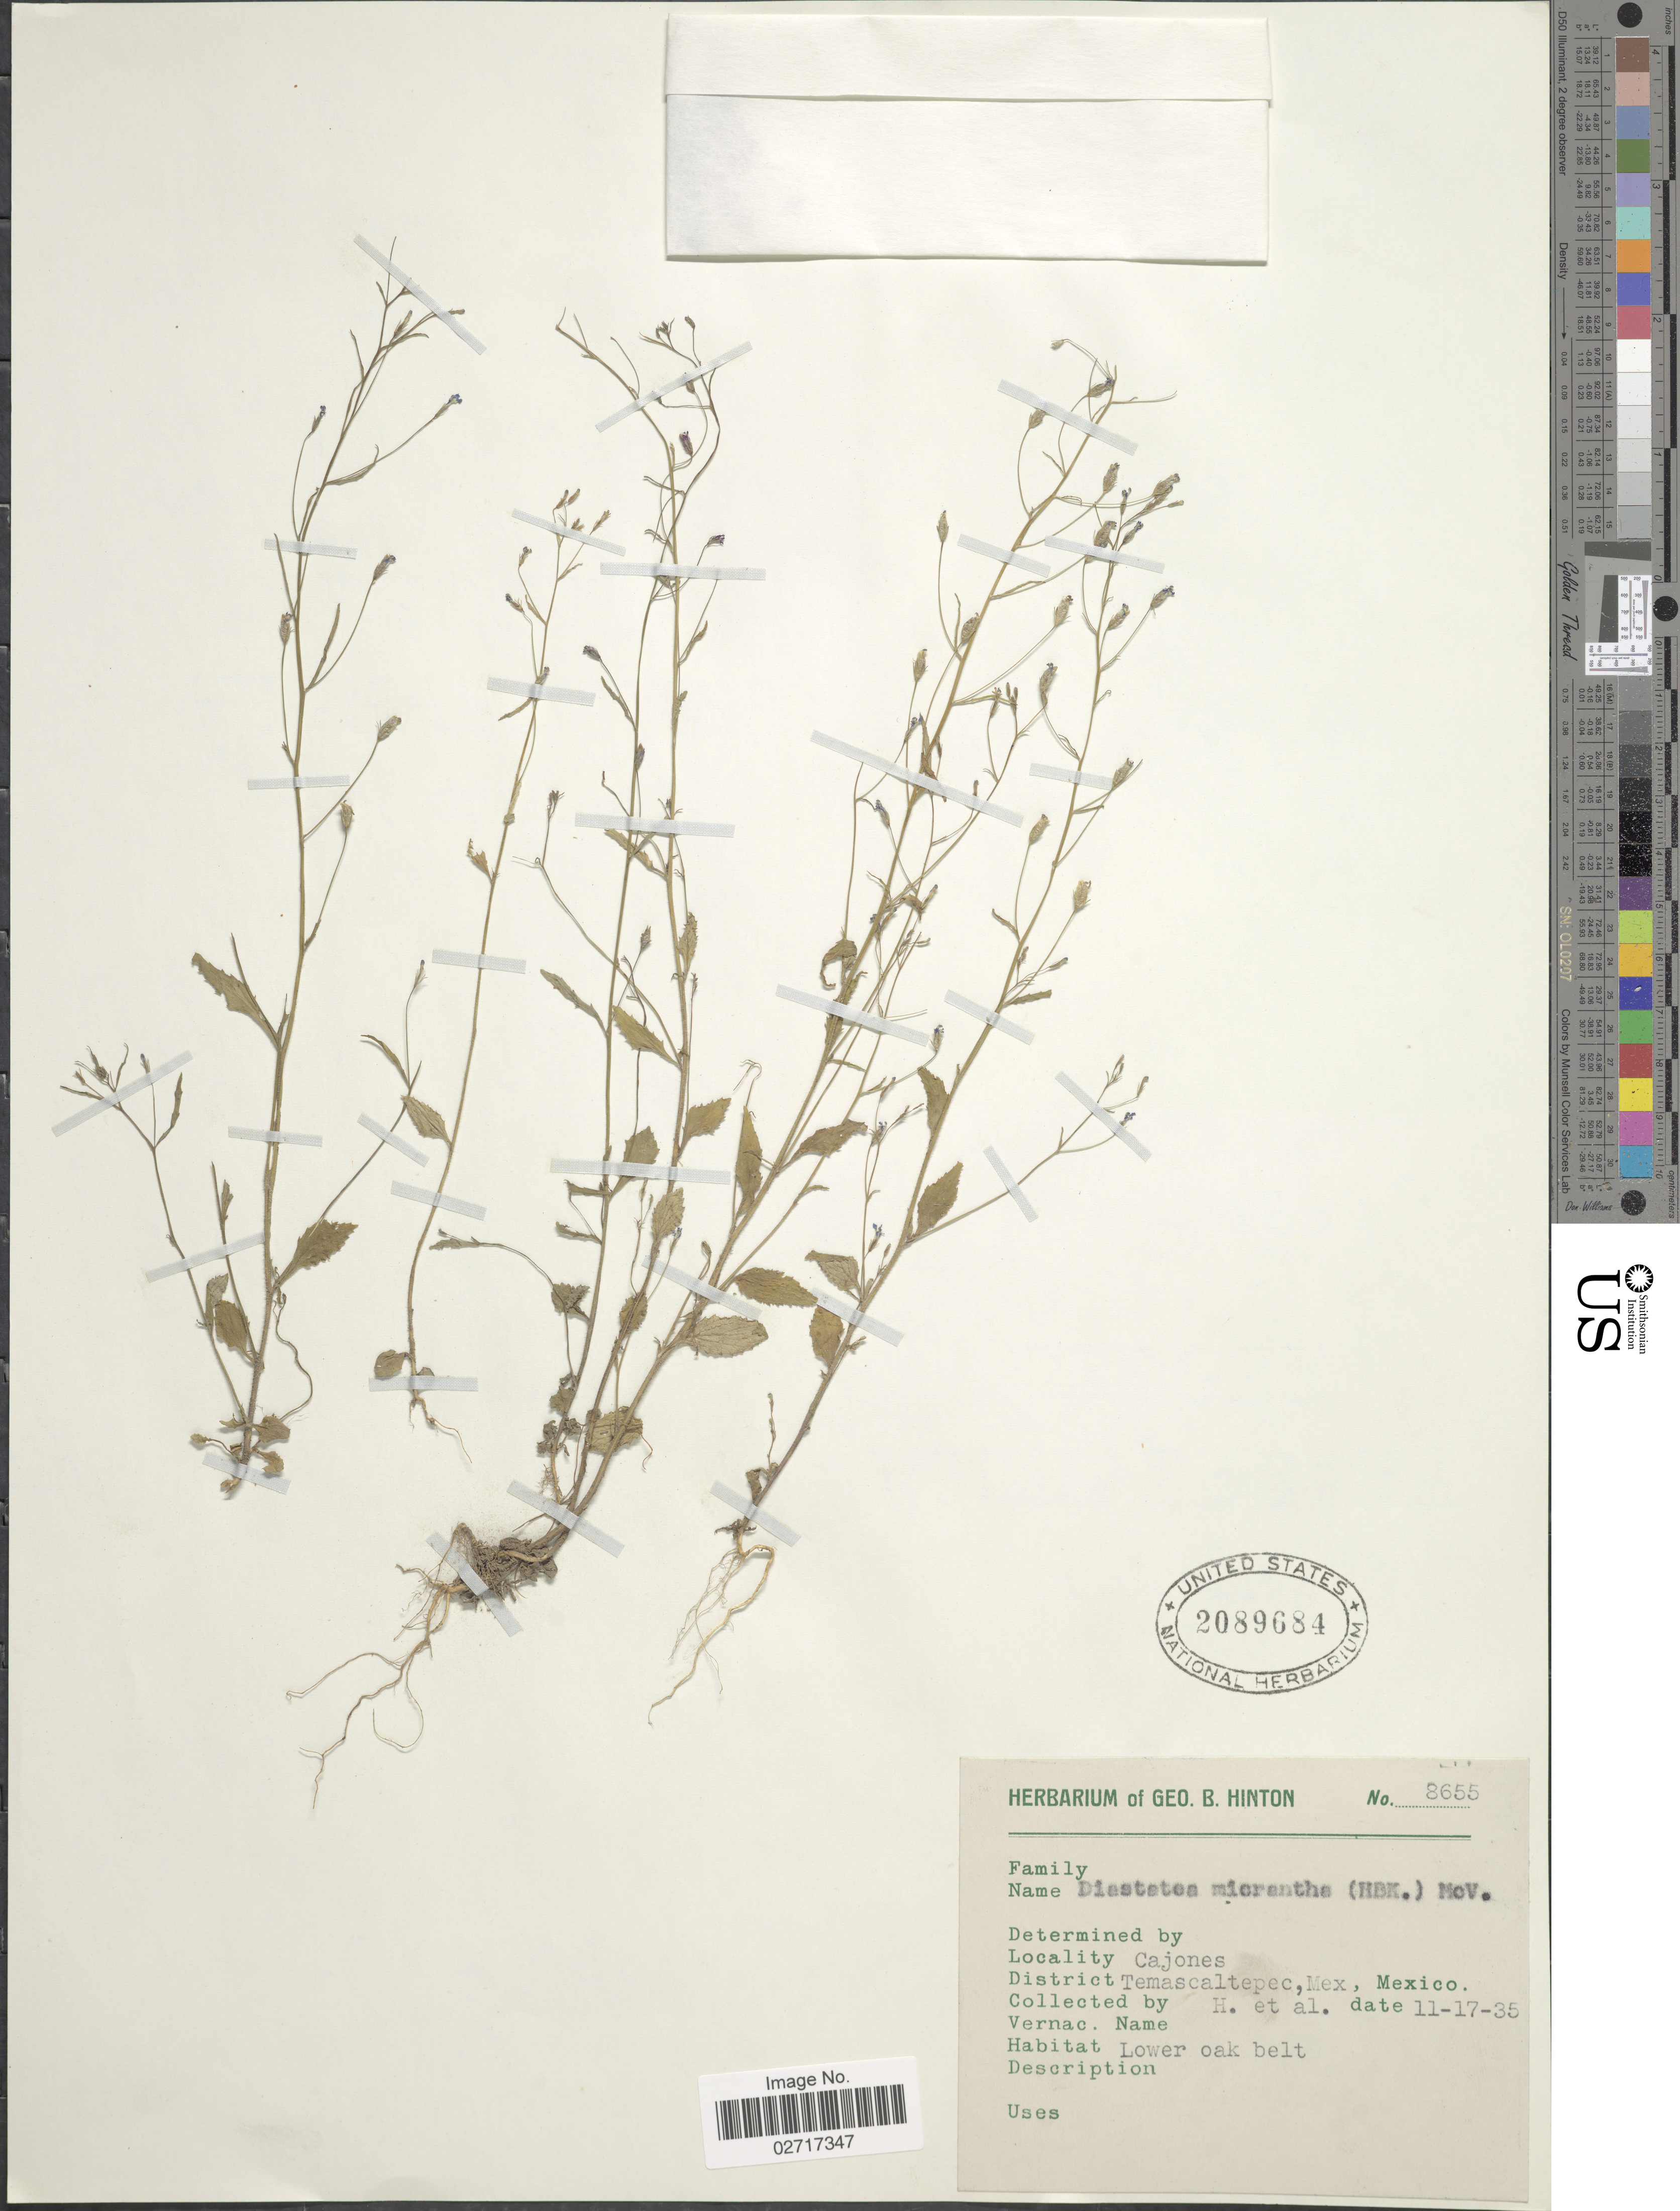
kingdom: Plantae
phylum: Tracheophyta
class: Magnoliopsida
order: Asterales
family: Campanulaceae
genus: Diastatea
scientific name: Diastatea micrantha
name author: (Kunth) McVaugh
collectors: G. B. Hinton & et al.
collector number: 8655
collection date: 1935-11-17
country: Mexico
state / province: México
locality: Cajones. District: Temascaltepec.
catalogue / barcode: US 2089684